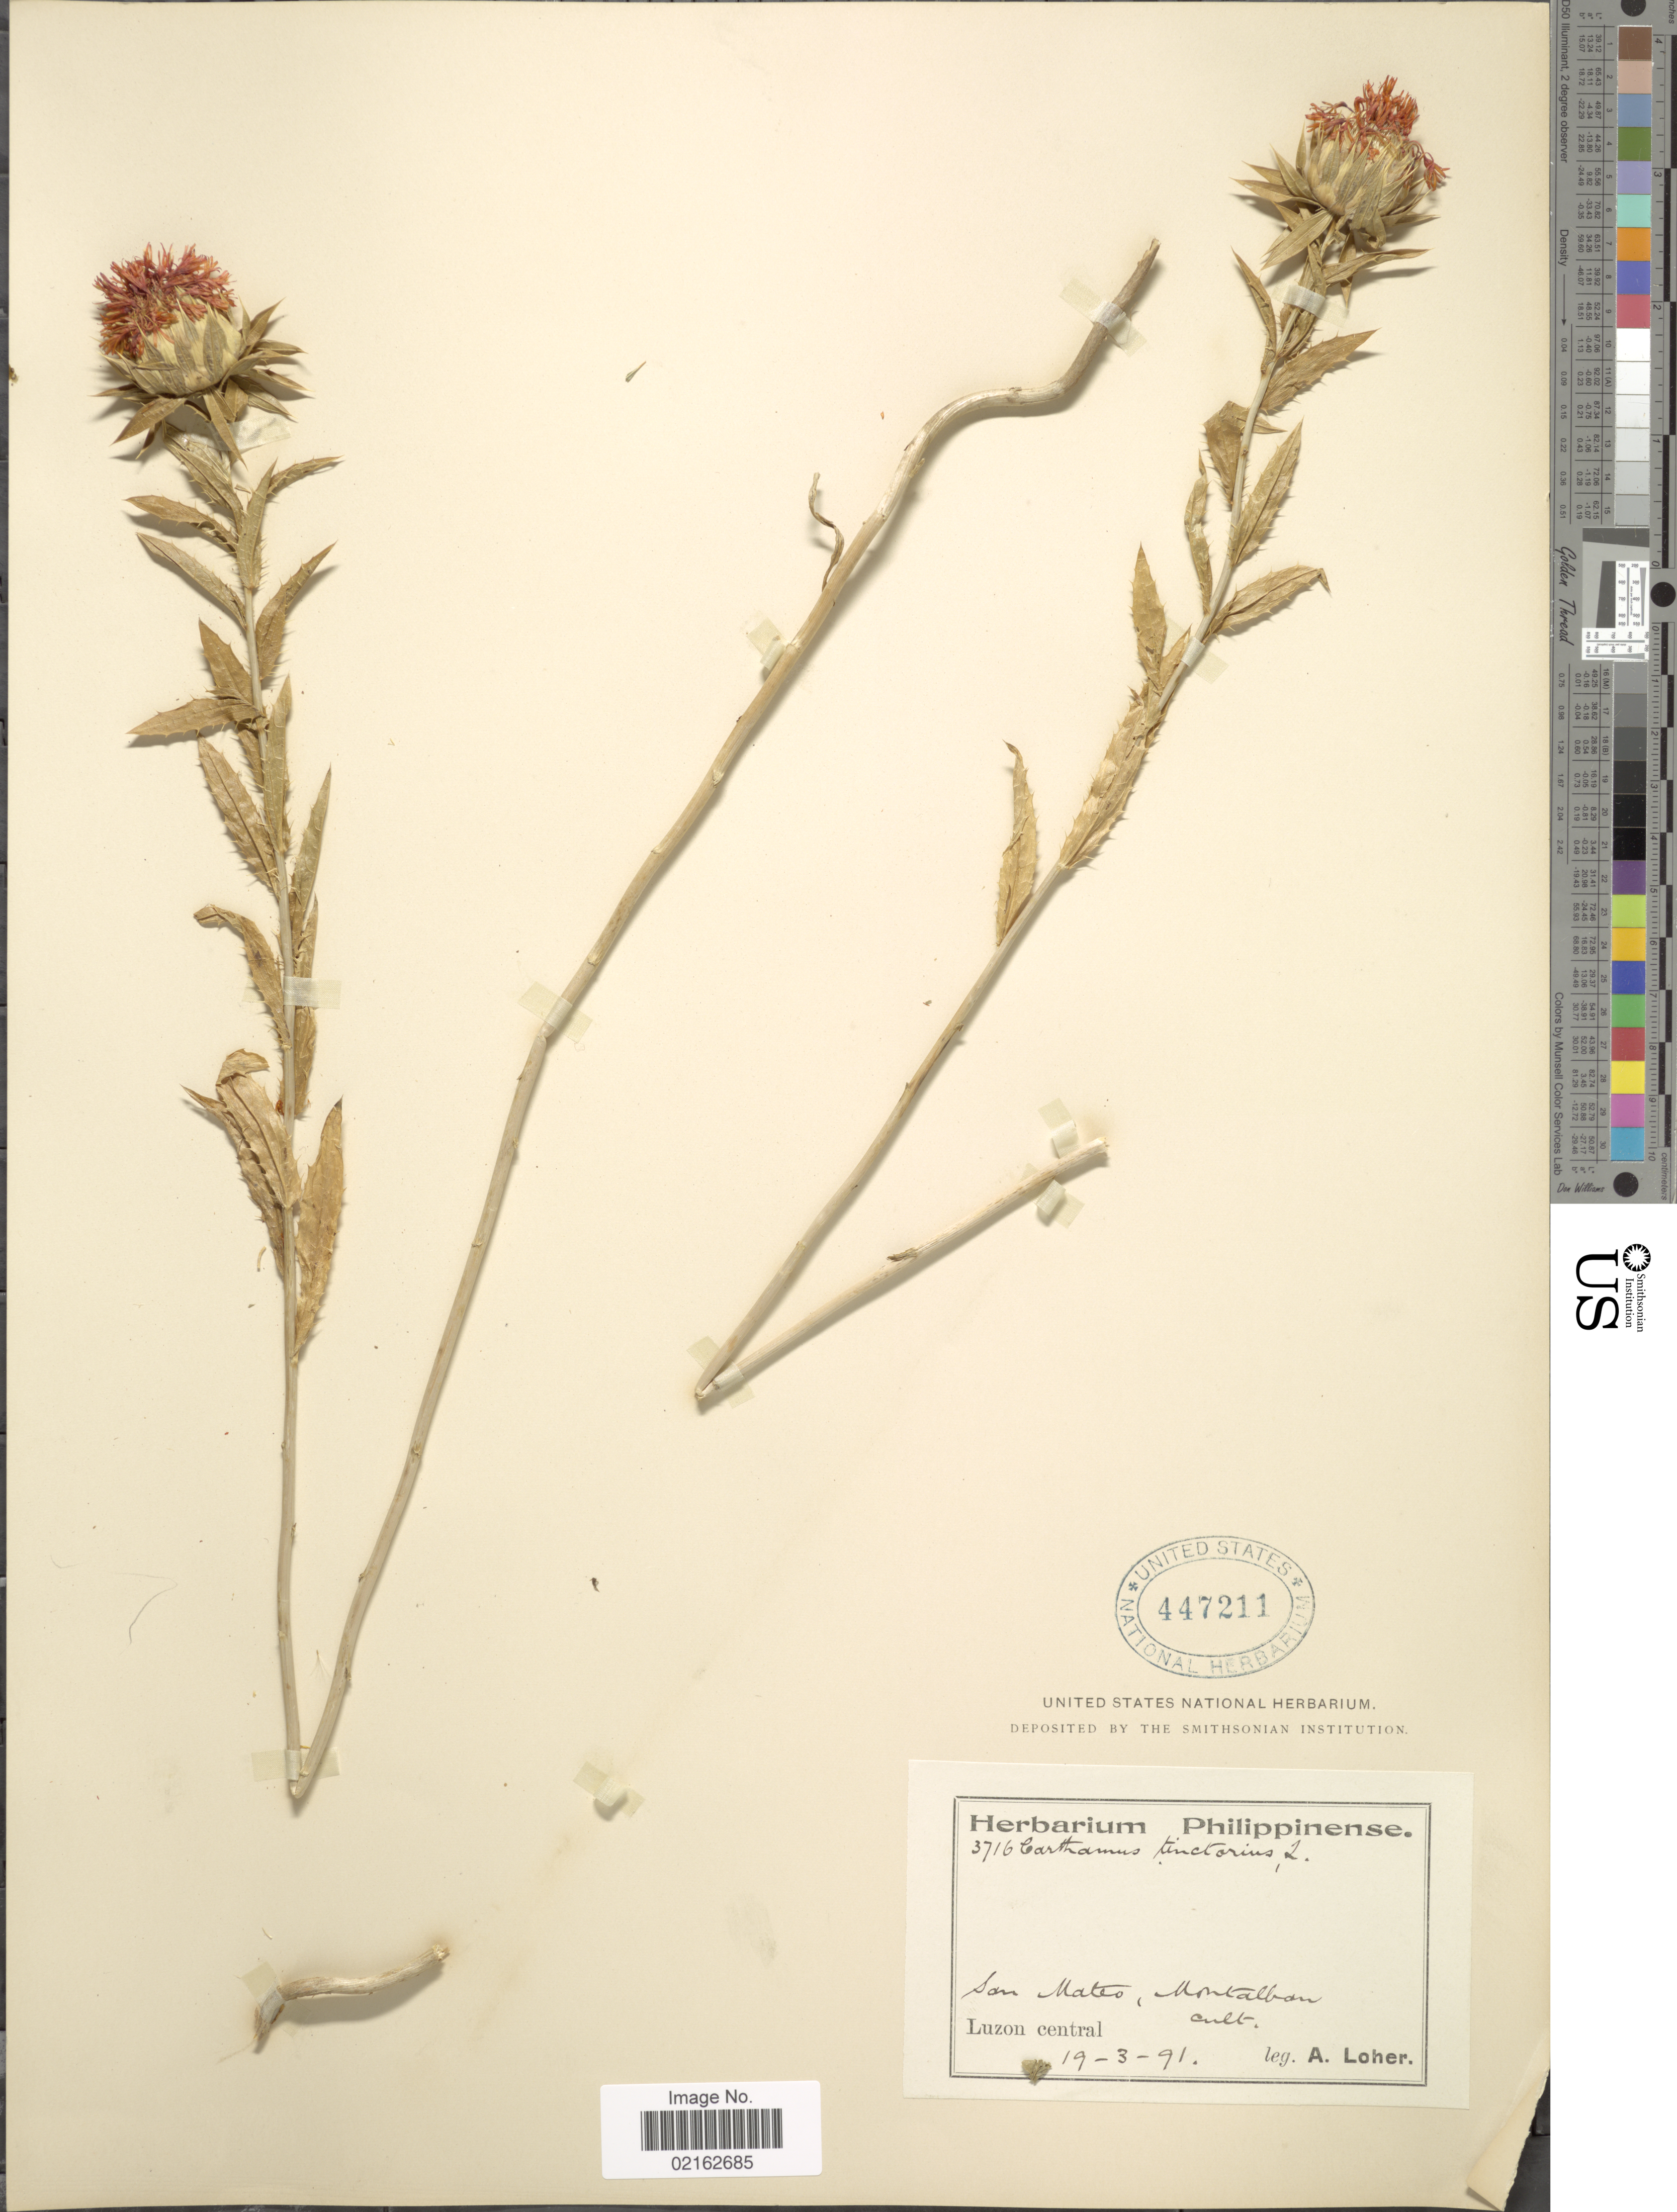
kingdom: Plantae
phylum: Tracheophyta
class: Magnoliopsida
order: Asterales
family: Asteraceae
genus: Carthamus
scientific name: Carthamus tinctorius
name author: L.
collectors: A. Loher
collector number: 3716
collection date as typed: Transcribed d/m/y: 19/3/91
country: Philippines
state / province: Central Luzon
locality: San Mateo, Montalban, Luzon Central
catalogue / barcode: US 447211